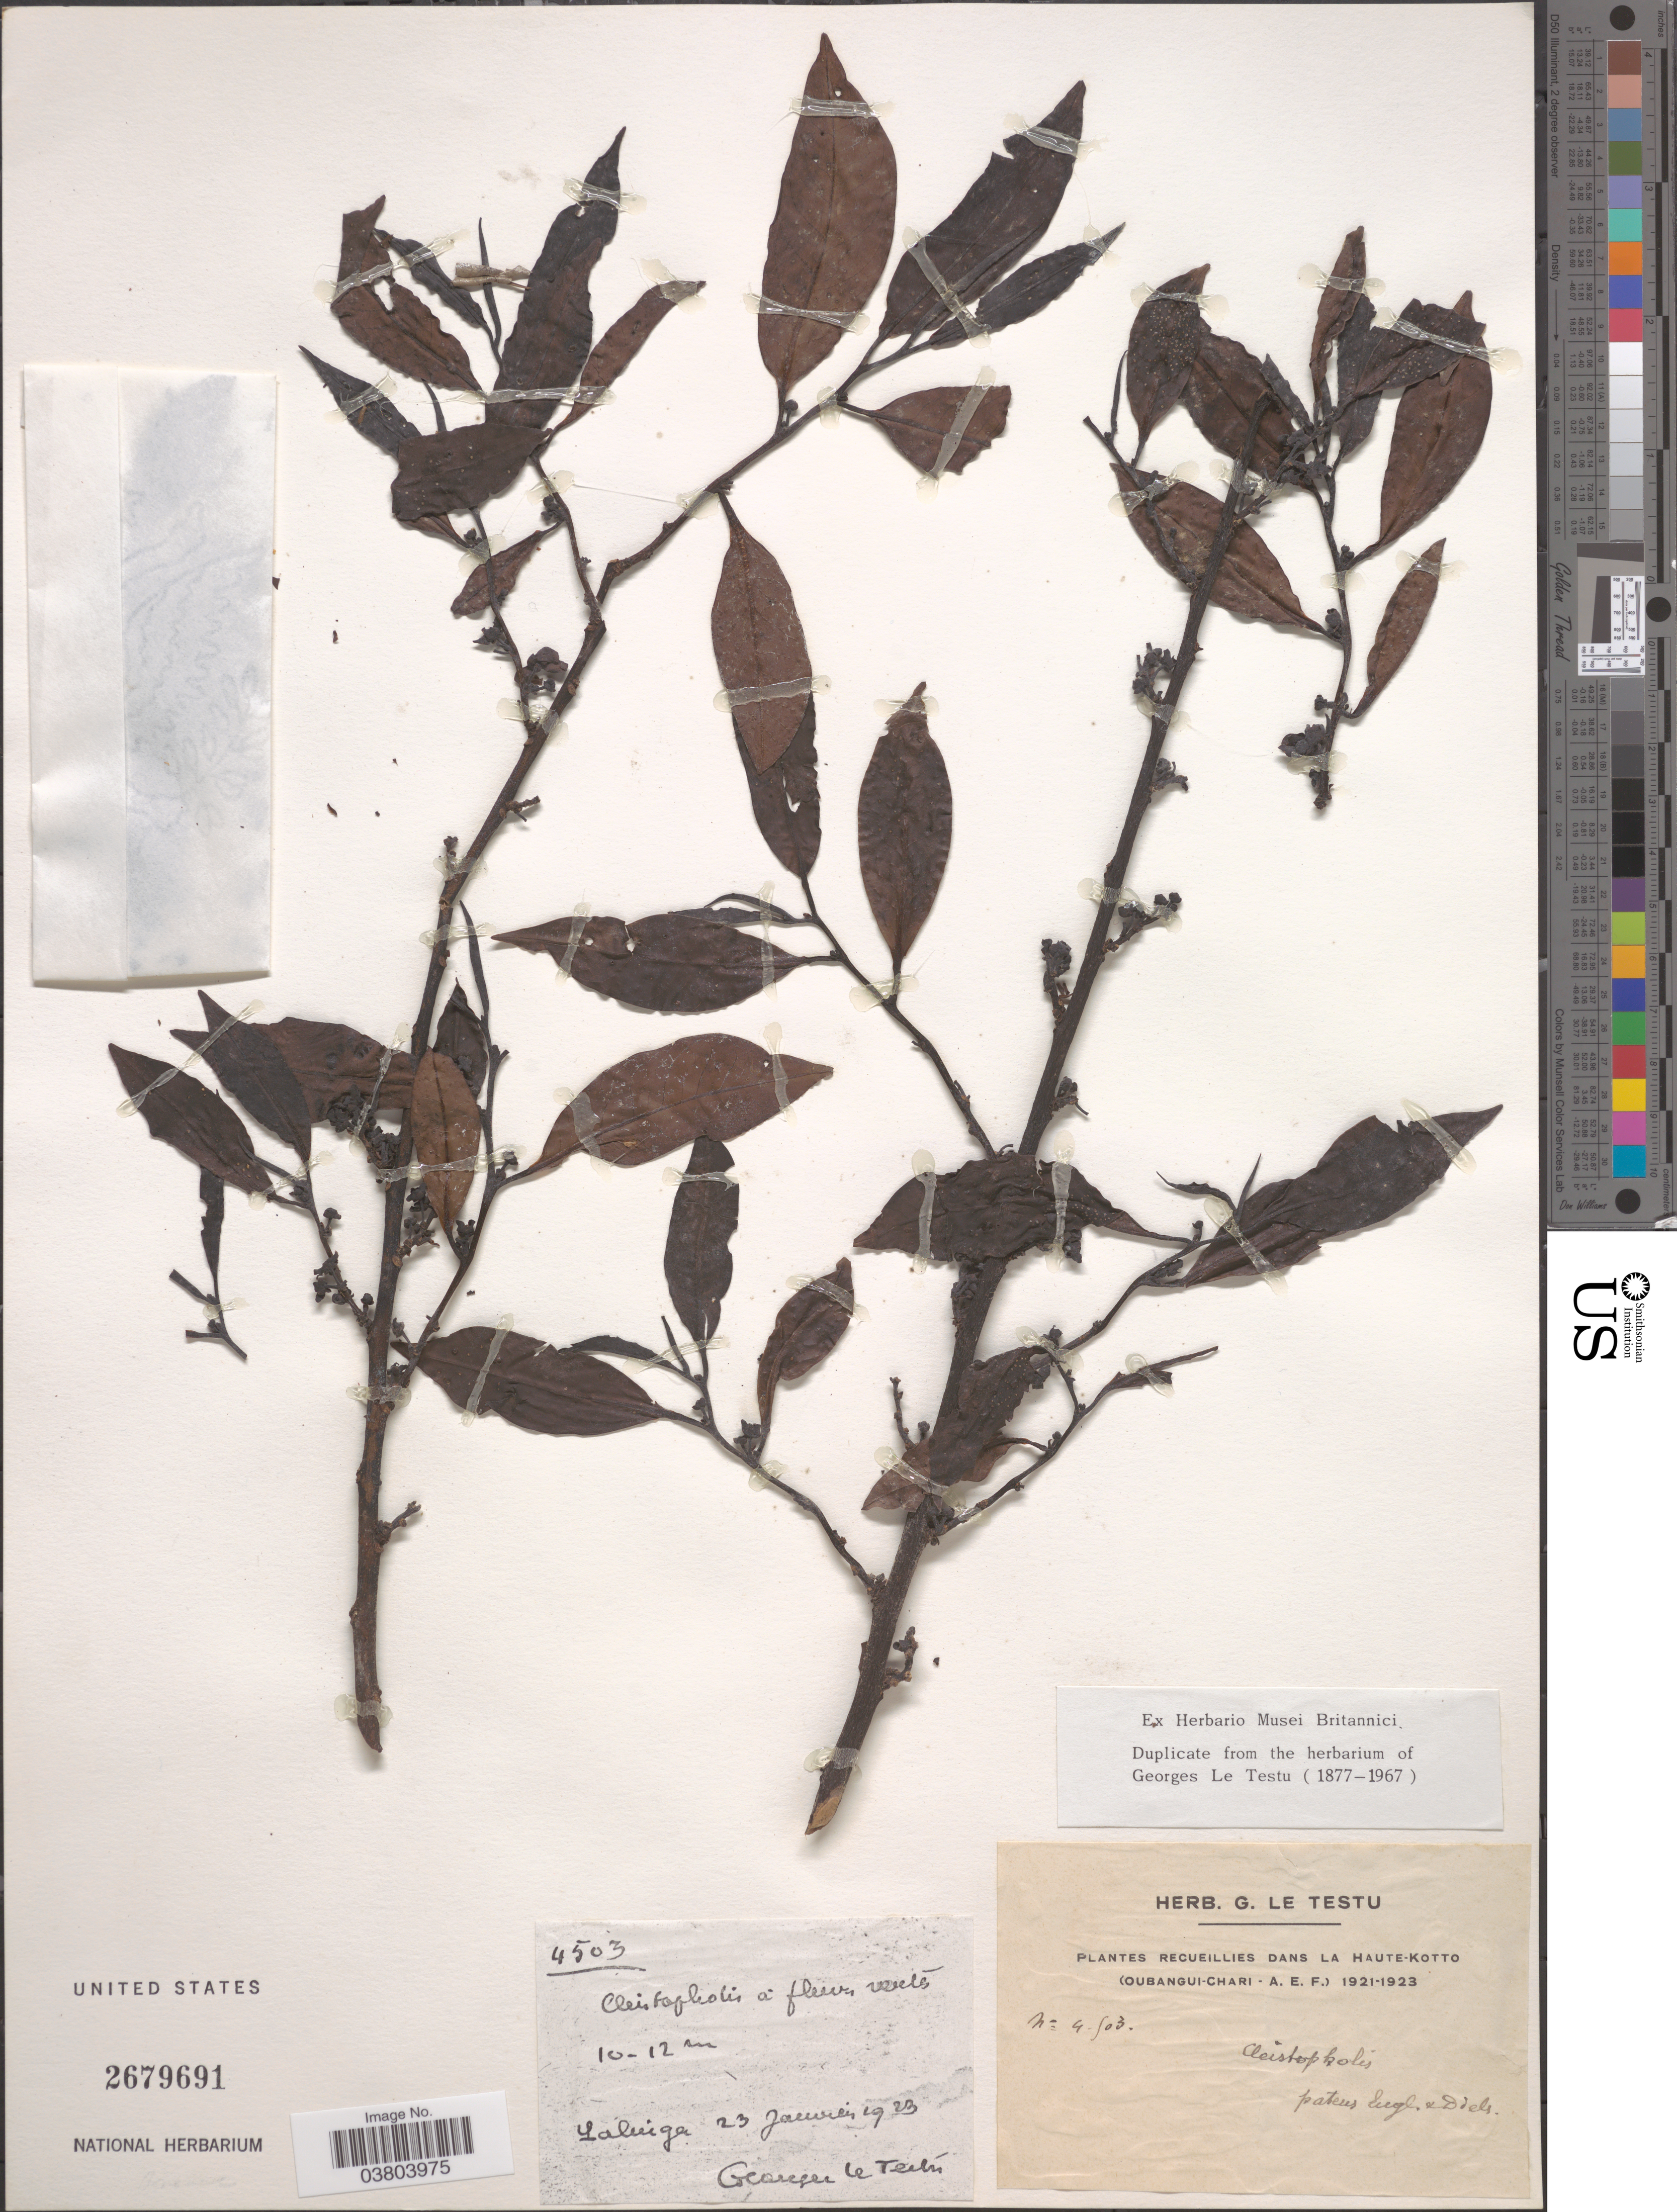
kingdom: Plantae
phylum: Tracheophyta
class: Magnoliopsida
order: Magnoliales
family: Annonaceae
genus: Cleistopholis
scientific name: Cleistopholis patens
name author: (Benth.) Engl. & Diels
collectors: G. Le Testu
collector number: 4503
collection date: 1923-01-23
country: Central African Republic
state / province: Haute-Kotto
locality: Recueillies Dans La Haute-Kotto. Laluiga.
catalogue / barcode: US 2679691